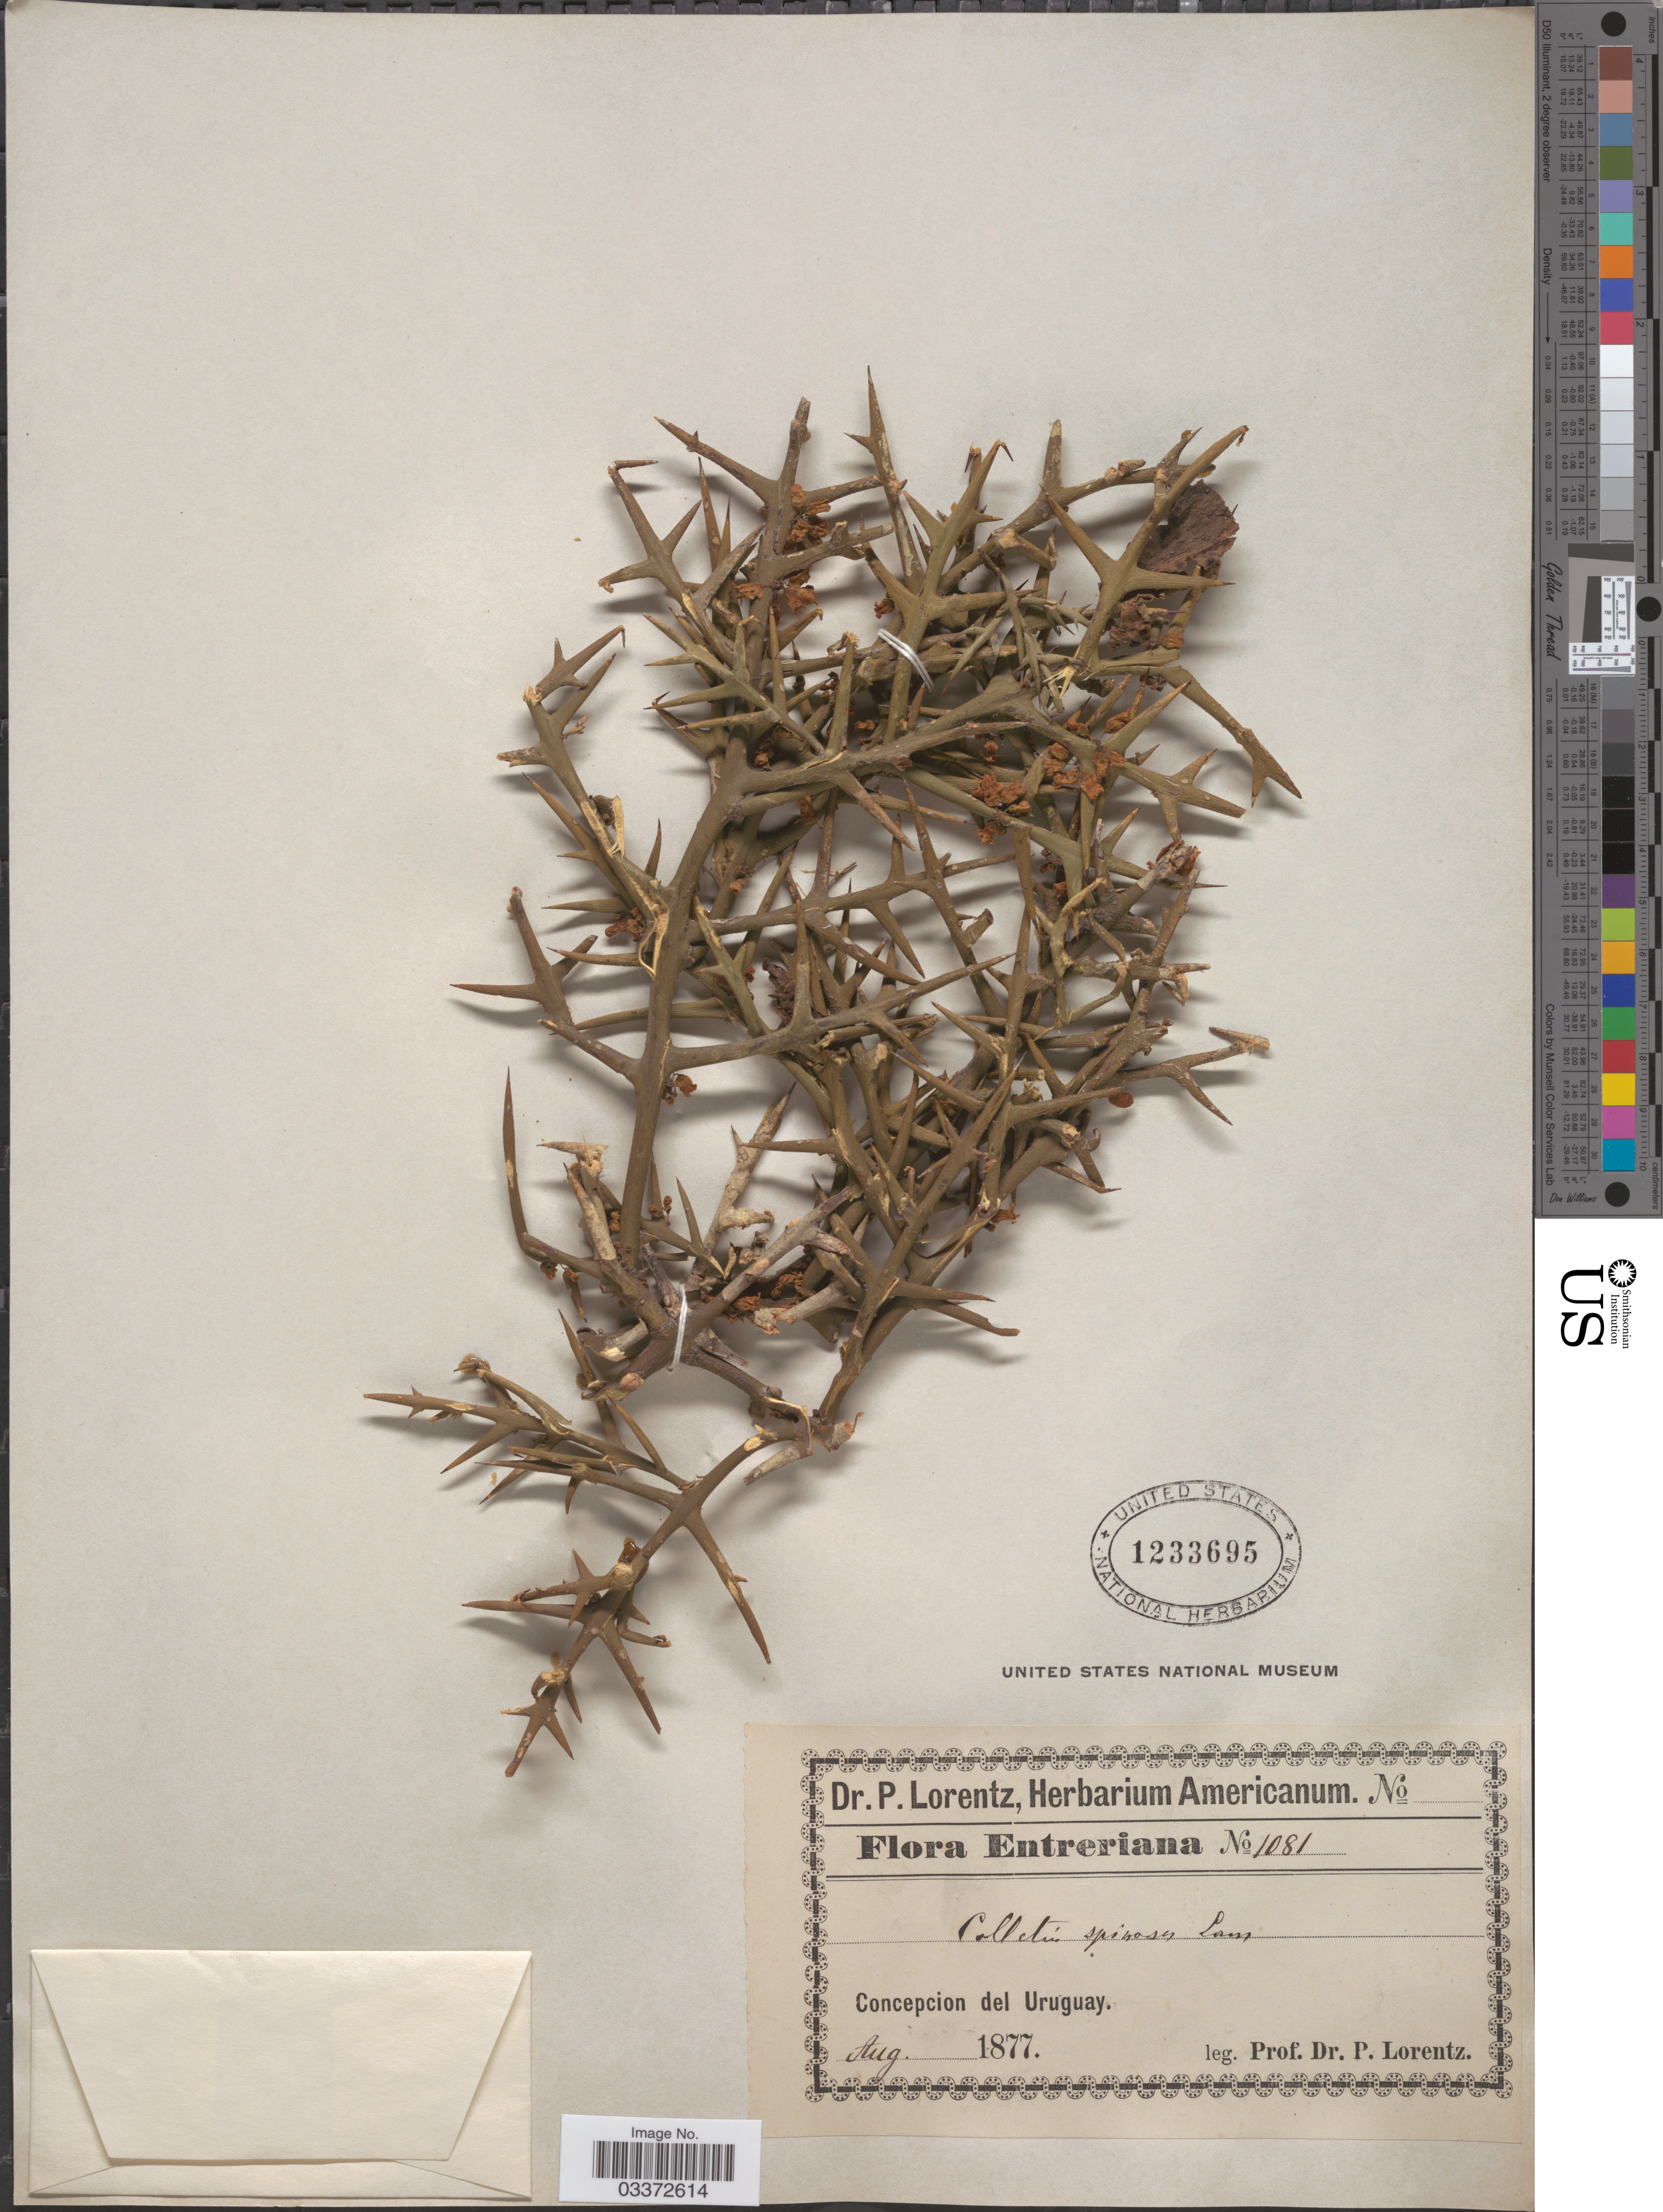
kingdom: Plantae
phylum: Tracheophyta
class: Magnoliopsida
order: Rosales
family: Rhamnaceae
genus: Colletia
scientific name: Colletia spinosa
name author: Lam.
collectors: P. G. Lorentz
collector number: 1081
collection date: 1877-08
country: Paraguay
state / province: Concepcion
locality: Concepcion del Uruguay.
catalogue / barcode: US 1233695